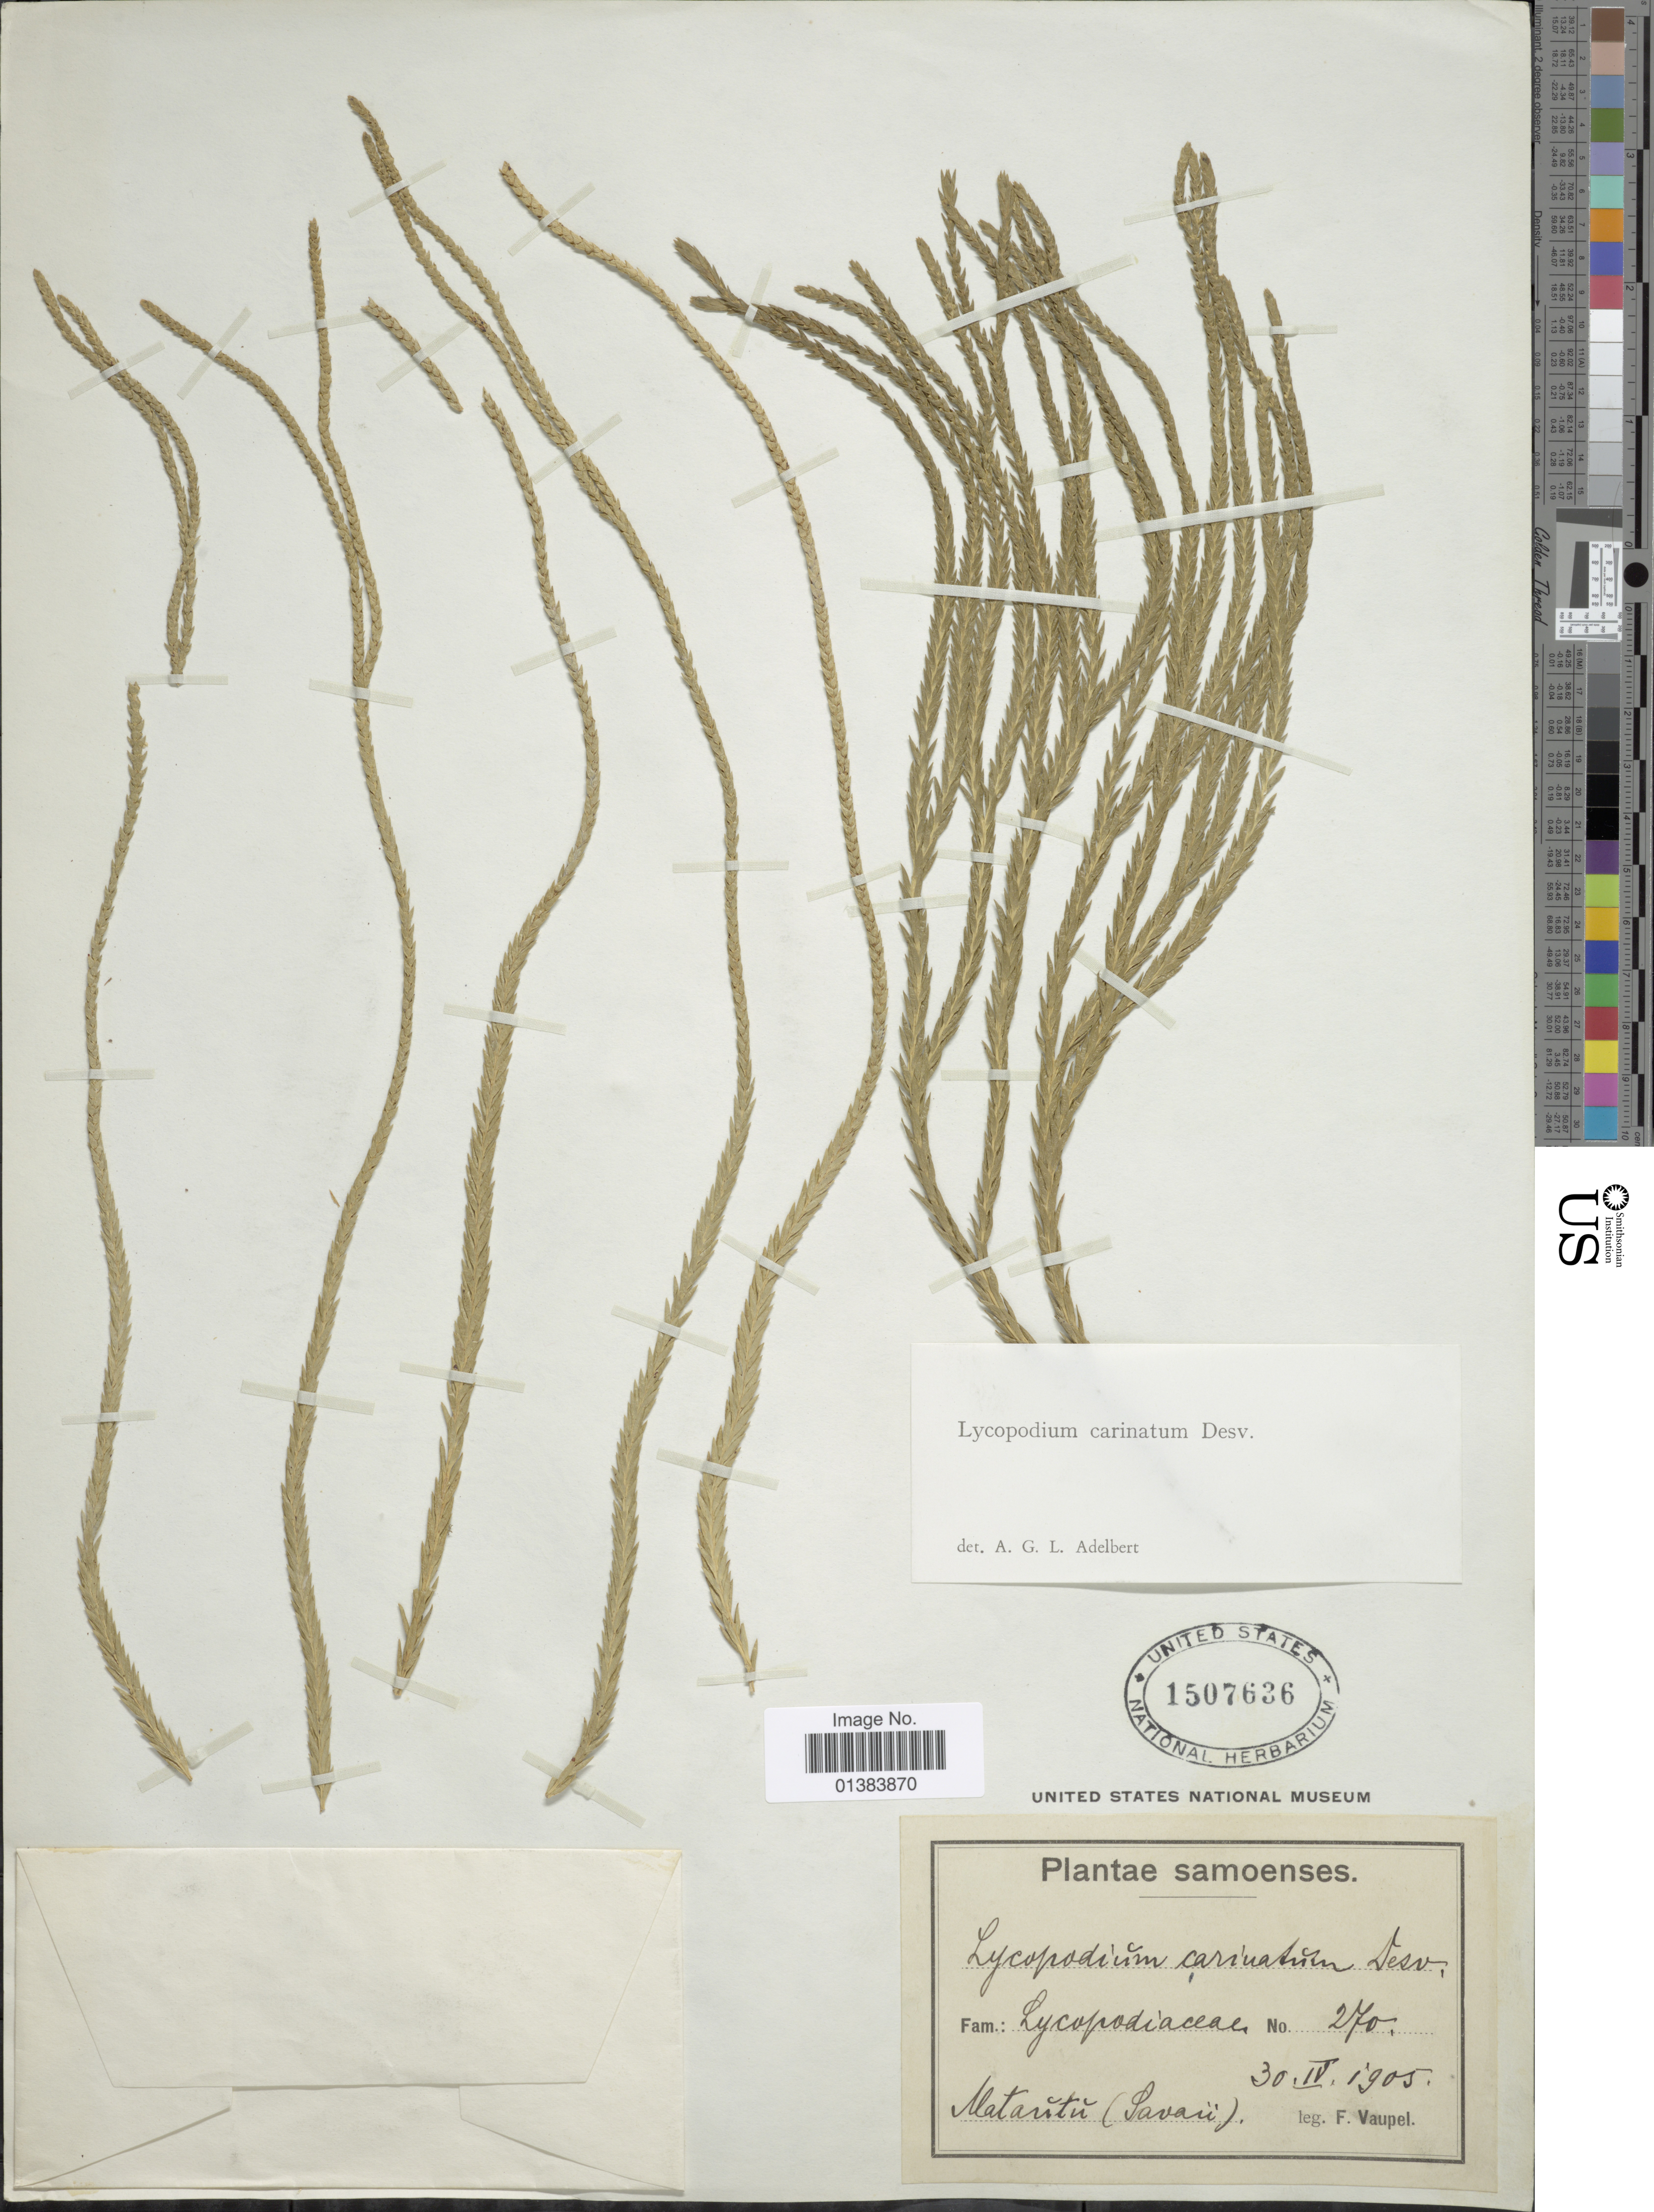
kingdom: Plantae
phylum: Tracheophyta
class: Lycopodiopsida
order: Lycopodiales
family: Lycopodiaceae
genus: Phlegmariurus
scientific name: Phlegmariurus carinatus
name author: (Desv.) Ching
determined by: Field, A. R.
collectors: F. Vaupel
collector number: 270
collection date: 1905-04-30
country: Samoa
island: Savai'i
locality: Mataritu (Savaii) [interpreted]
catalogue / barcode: US 1507636